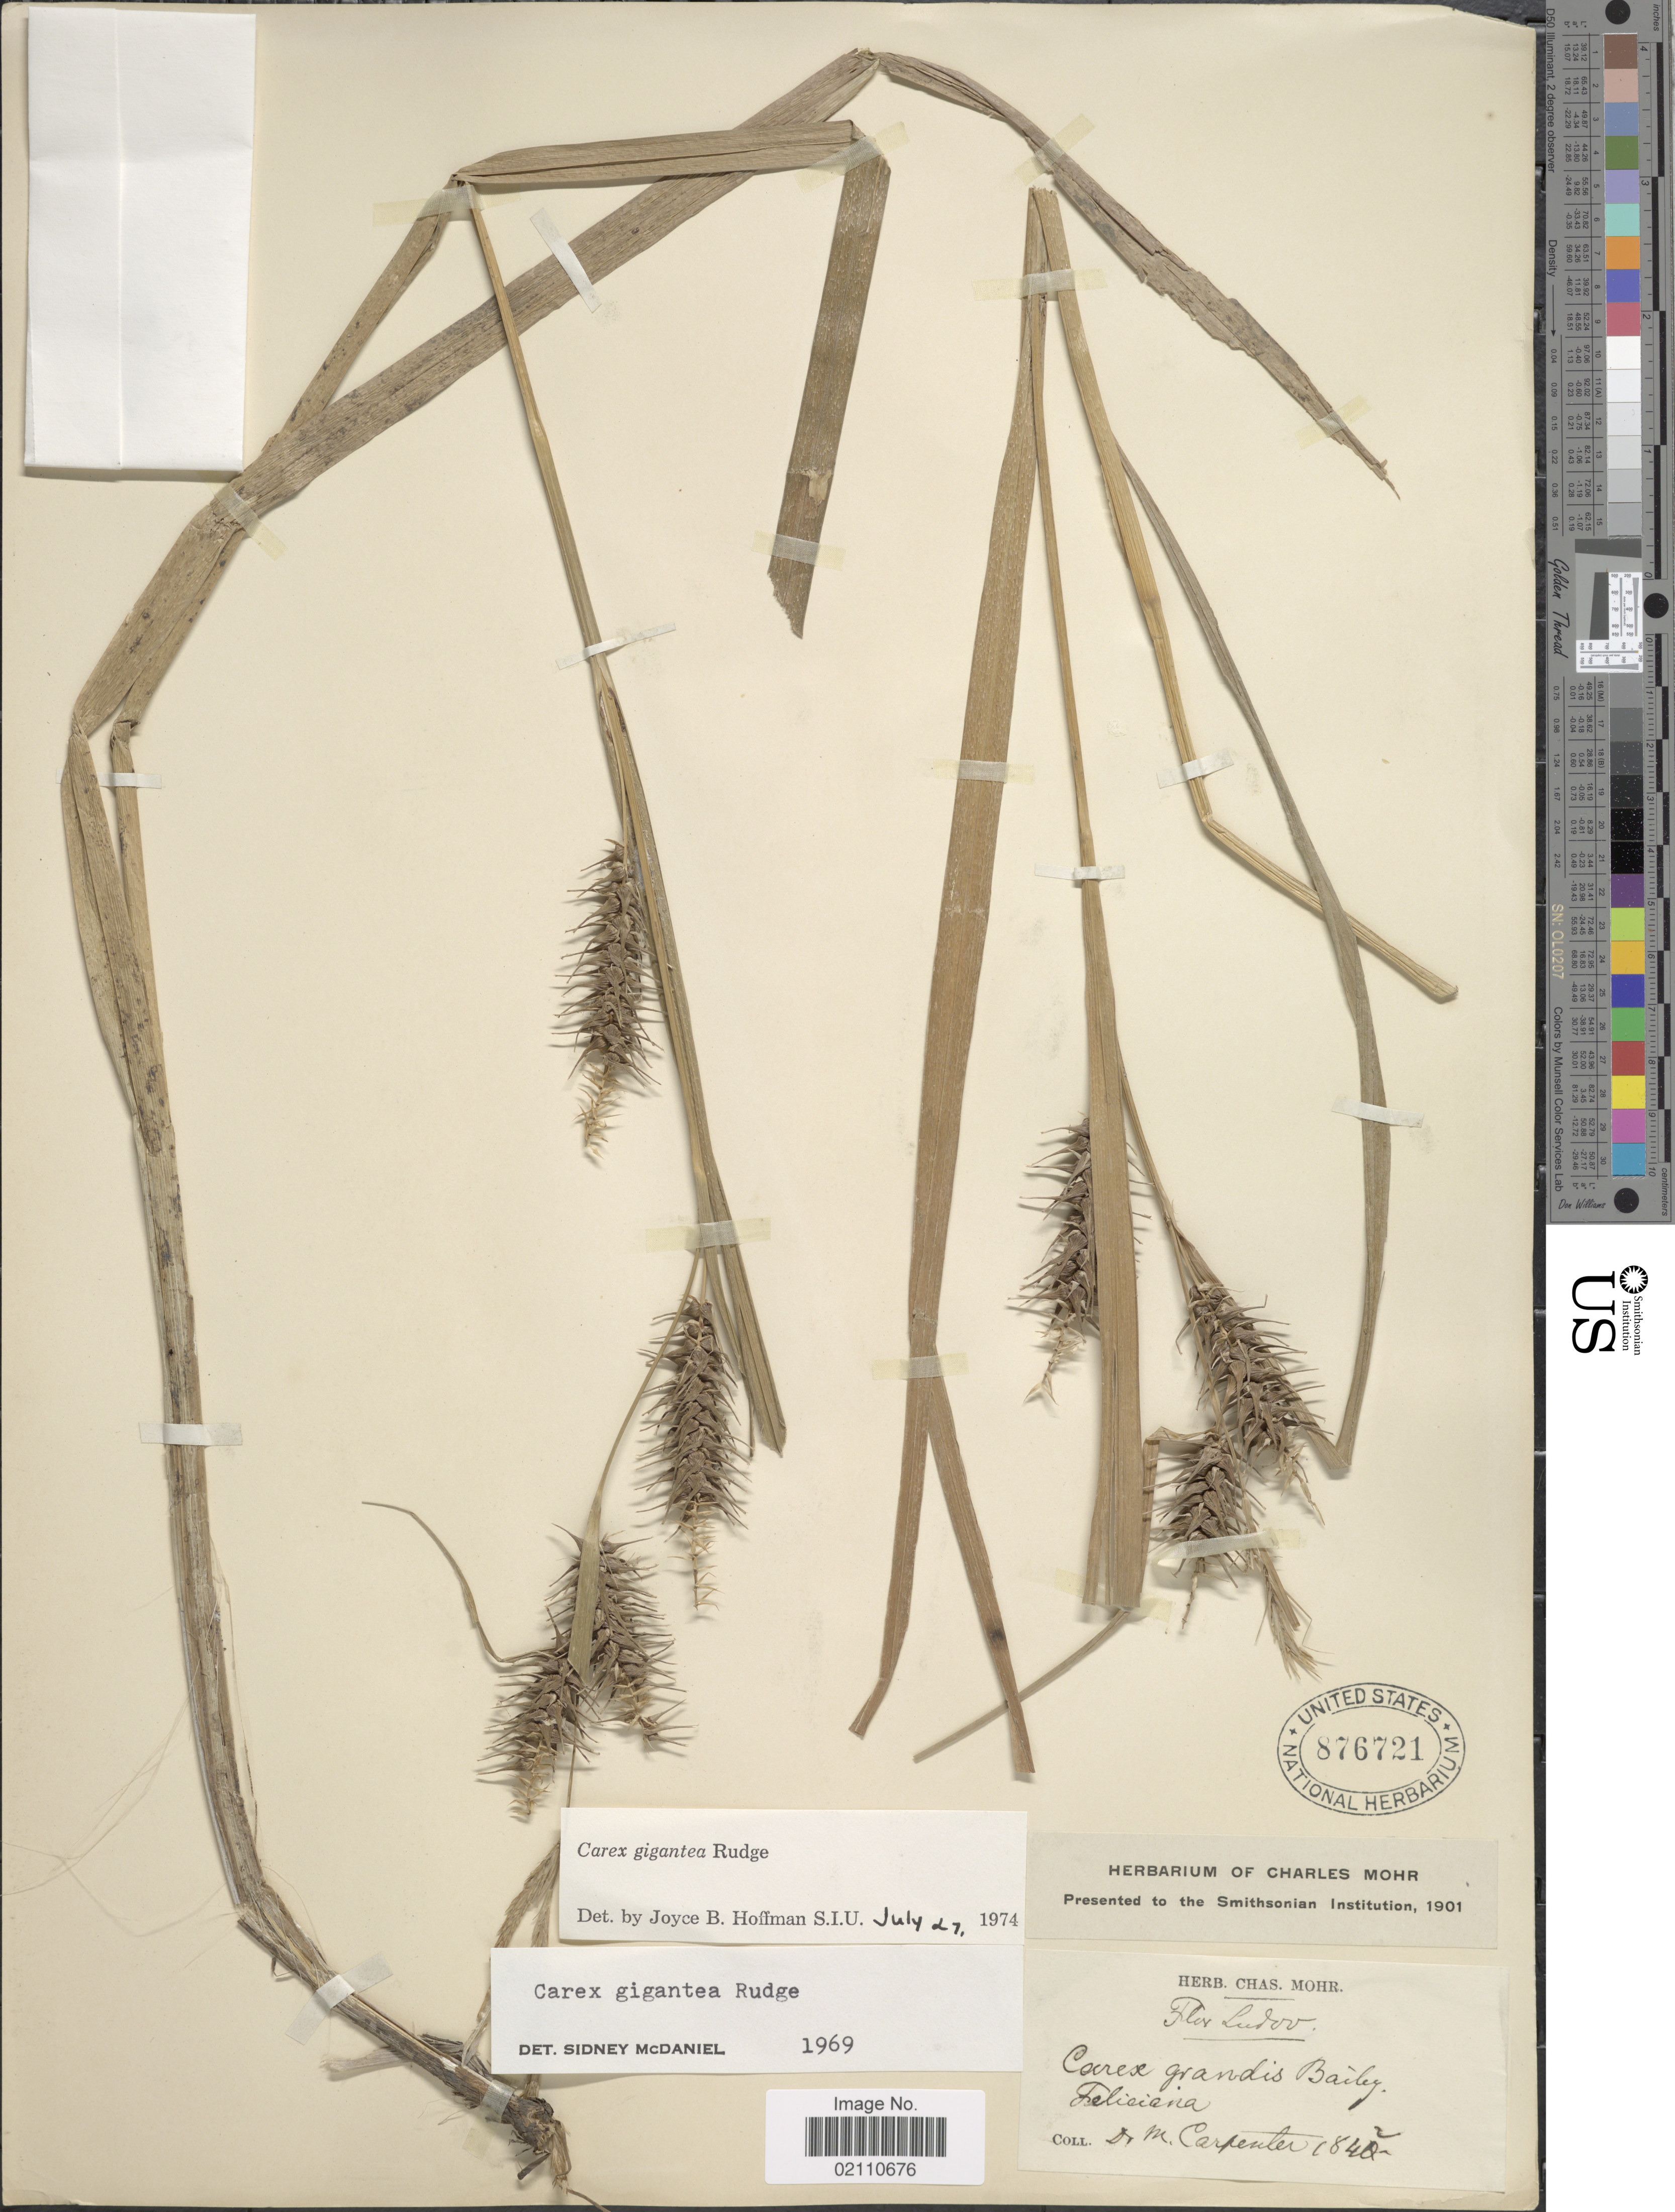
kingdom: Plantae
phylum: Tracheophyta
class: Liliopsida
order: Poales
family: Cyperaceae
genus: Carex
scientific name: Carex gigantea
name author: Rudge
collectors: M. Carpenter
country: United States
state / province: Louisiana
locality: Feliciana. Ludov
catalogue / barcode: US 876721